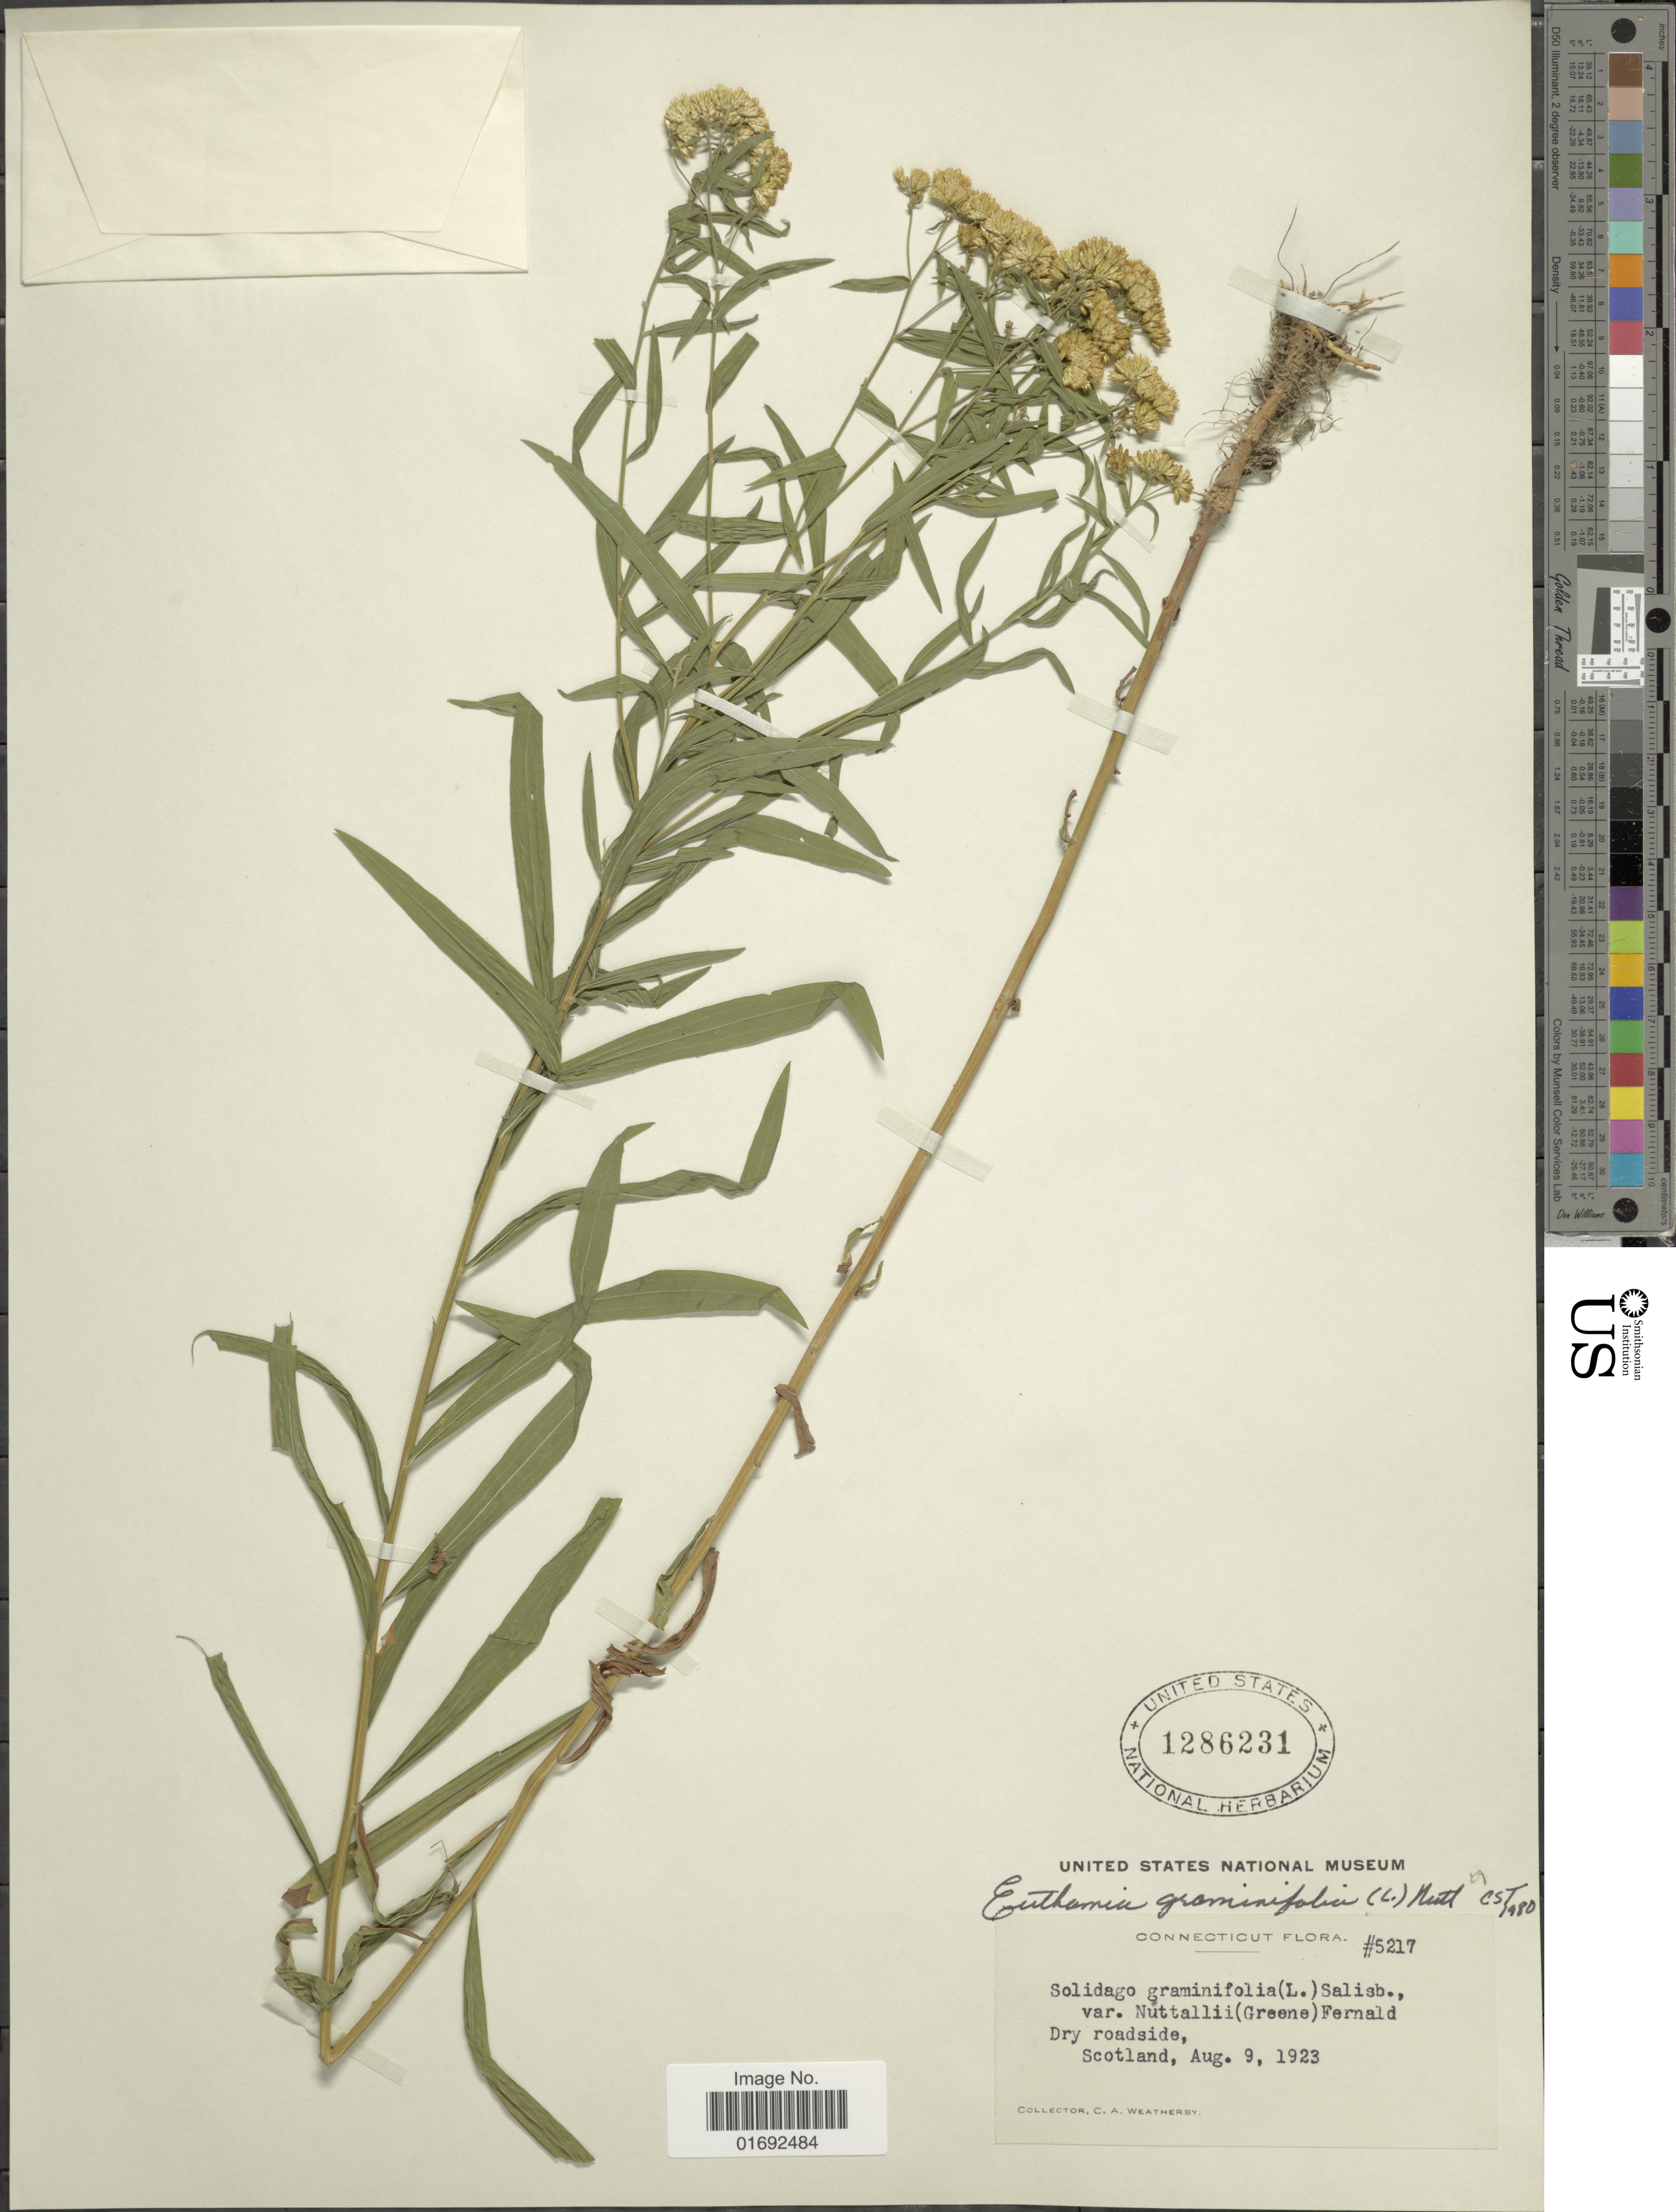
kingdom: Plantae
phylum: Tracheophyta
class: Magnoliopsida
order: Asterales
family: Asteraceae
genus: Euthamia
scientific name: Euthamia graminifolia var. nuttalii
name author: (S.W. Greene) W. Stone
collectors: C. A. Weatherby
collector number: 5217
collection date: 1923-08-09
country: United States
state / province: Connecticut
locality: Scotland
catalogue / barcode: US 1286231